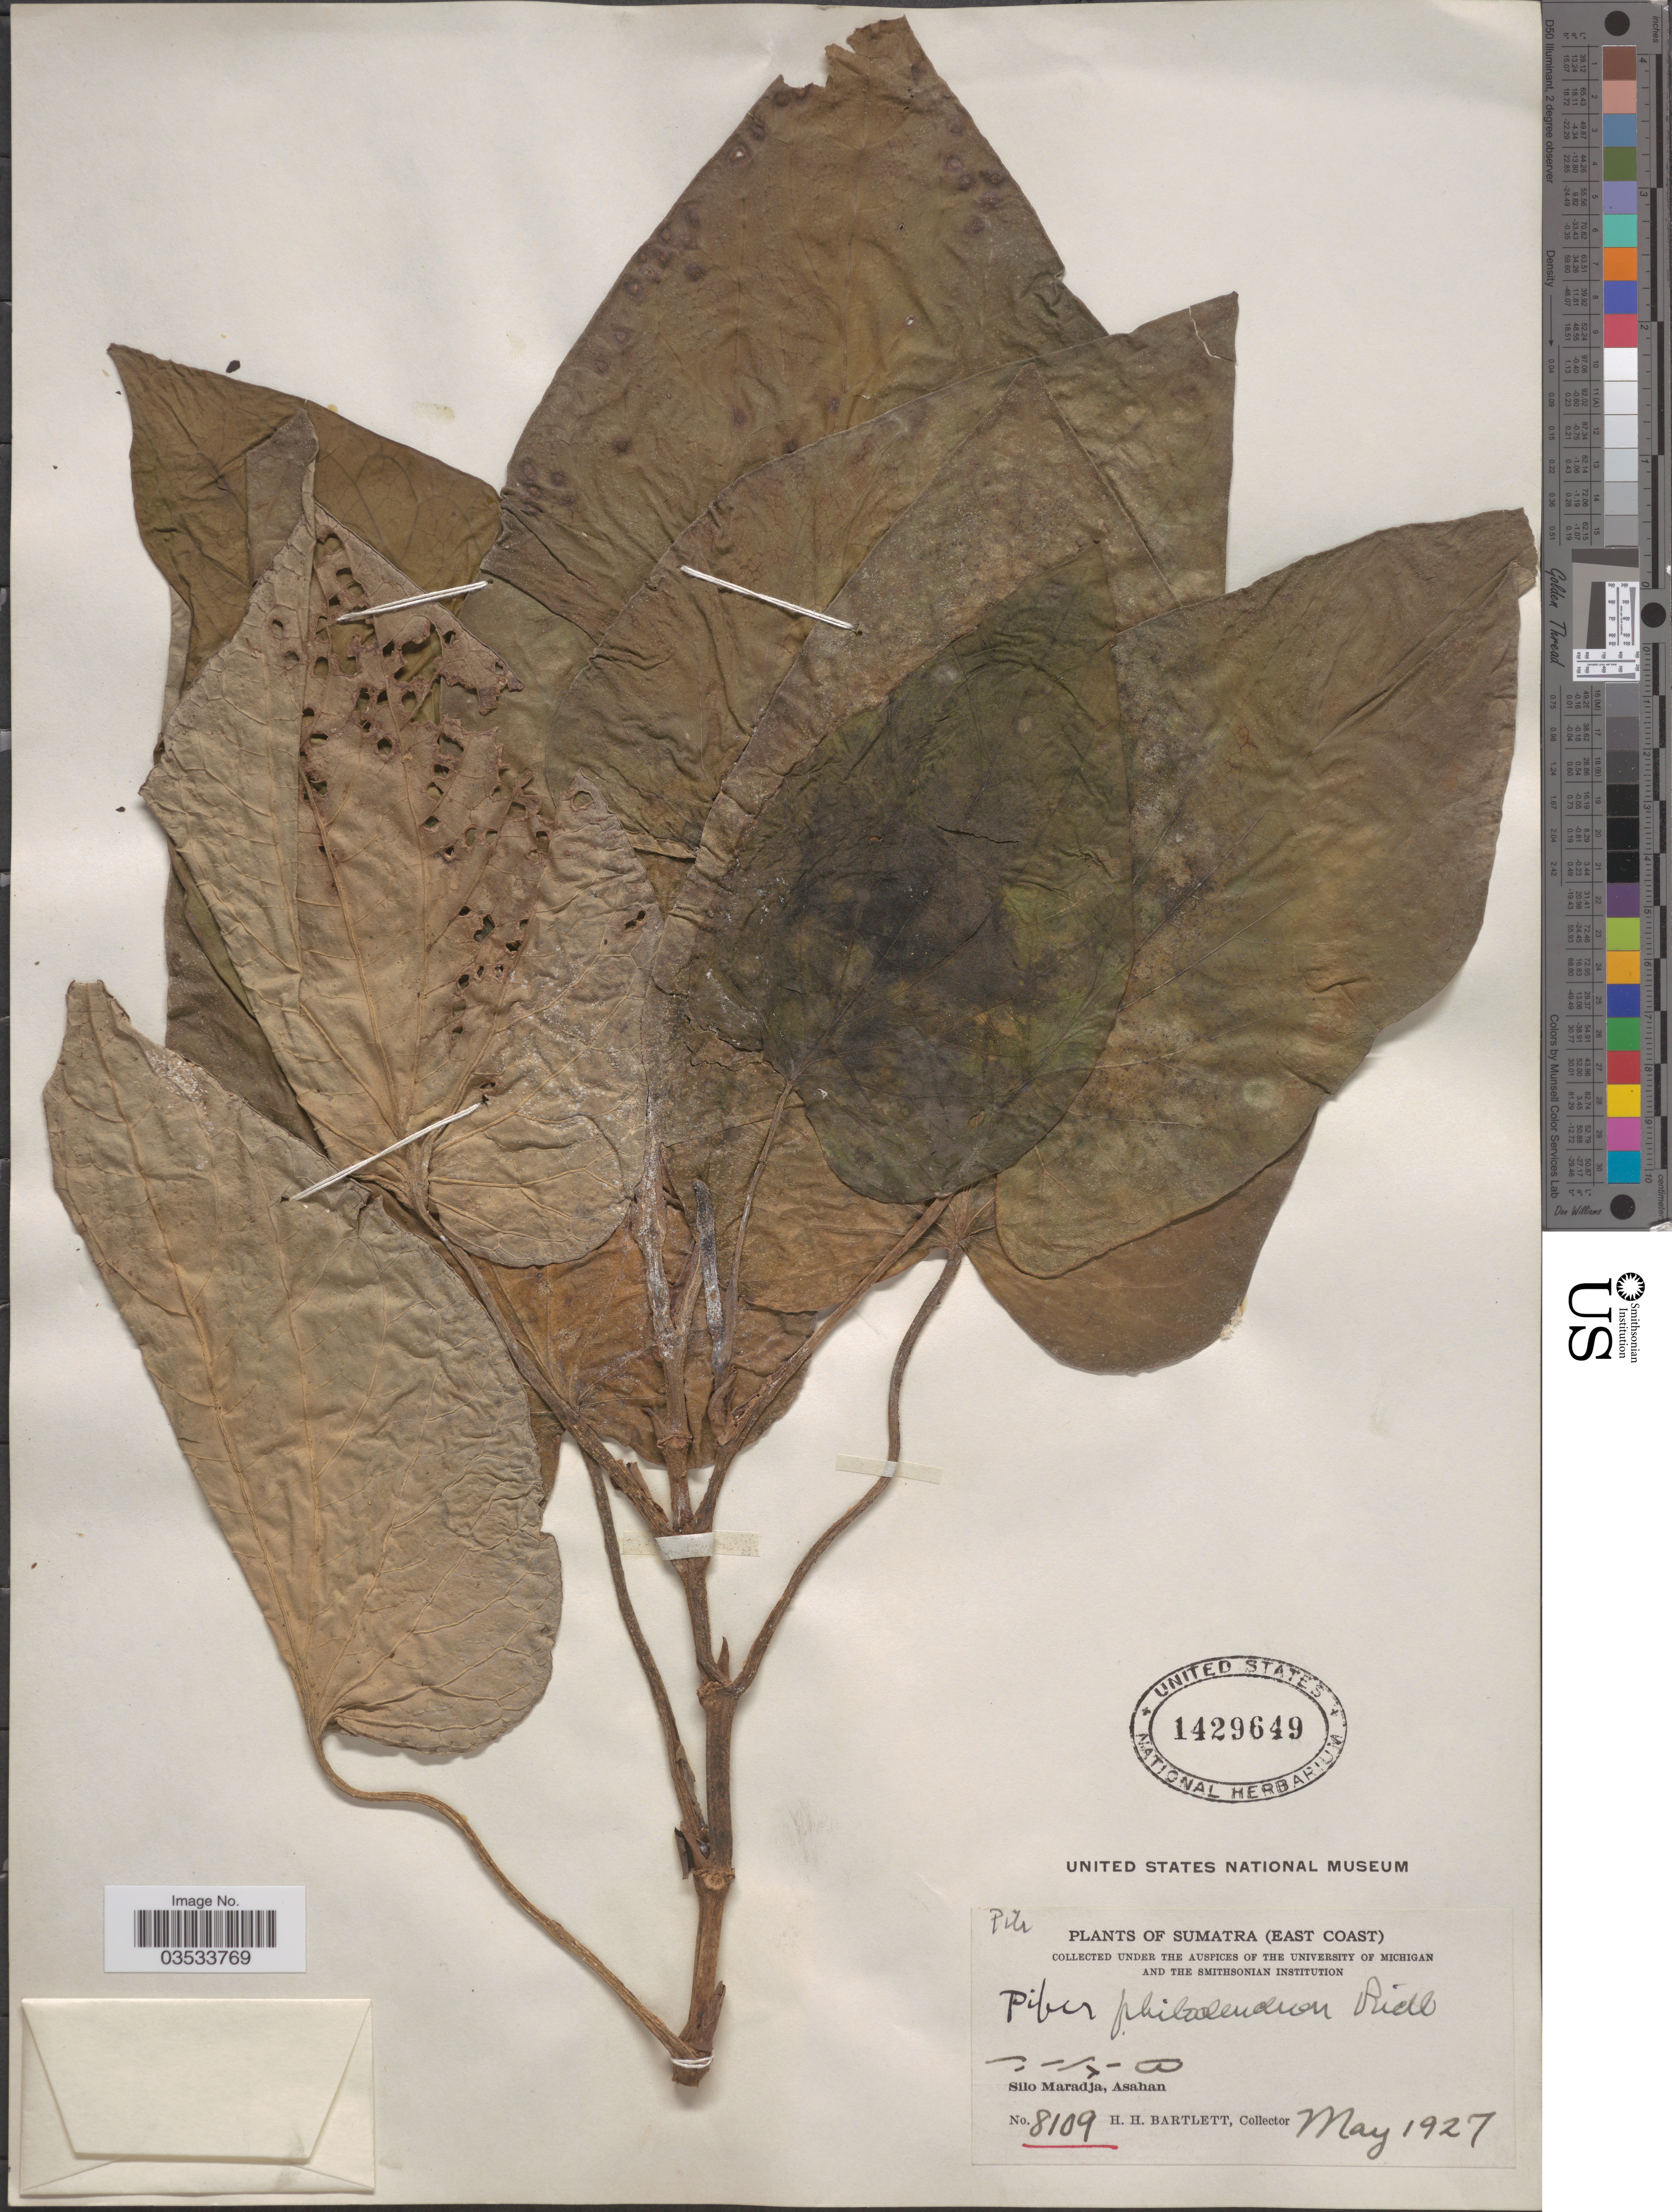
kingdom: Plantae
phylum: Tracheophyta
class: Magnoliopsida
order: Piperales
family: Piperaceae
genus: Piper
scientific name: Piper philodendron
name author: Ridl.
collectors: H. H. Bartlett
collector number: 8109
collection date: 1927-05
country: Indonesia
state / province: Sumatra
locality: East Coast. Silo Maradja, Asahan.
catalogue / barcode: US 1429649